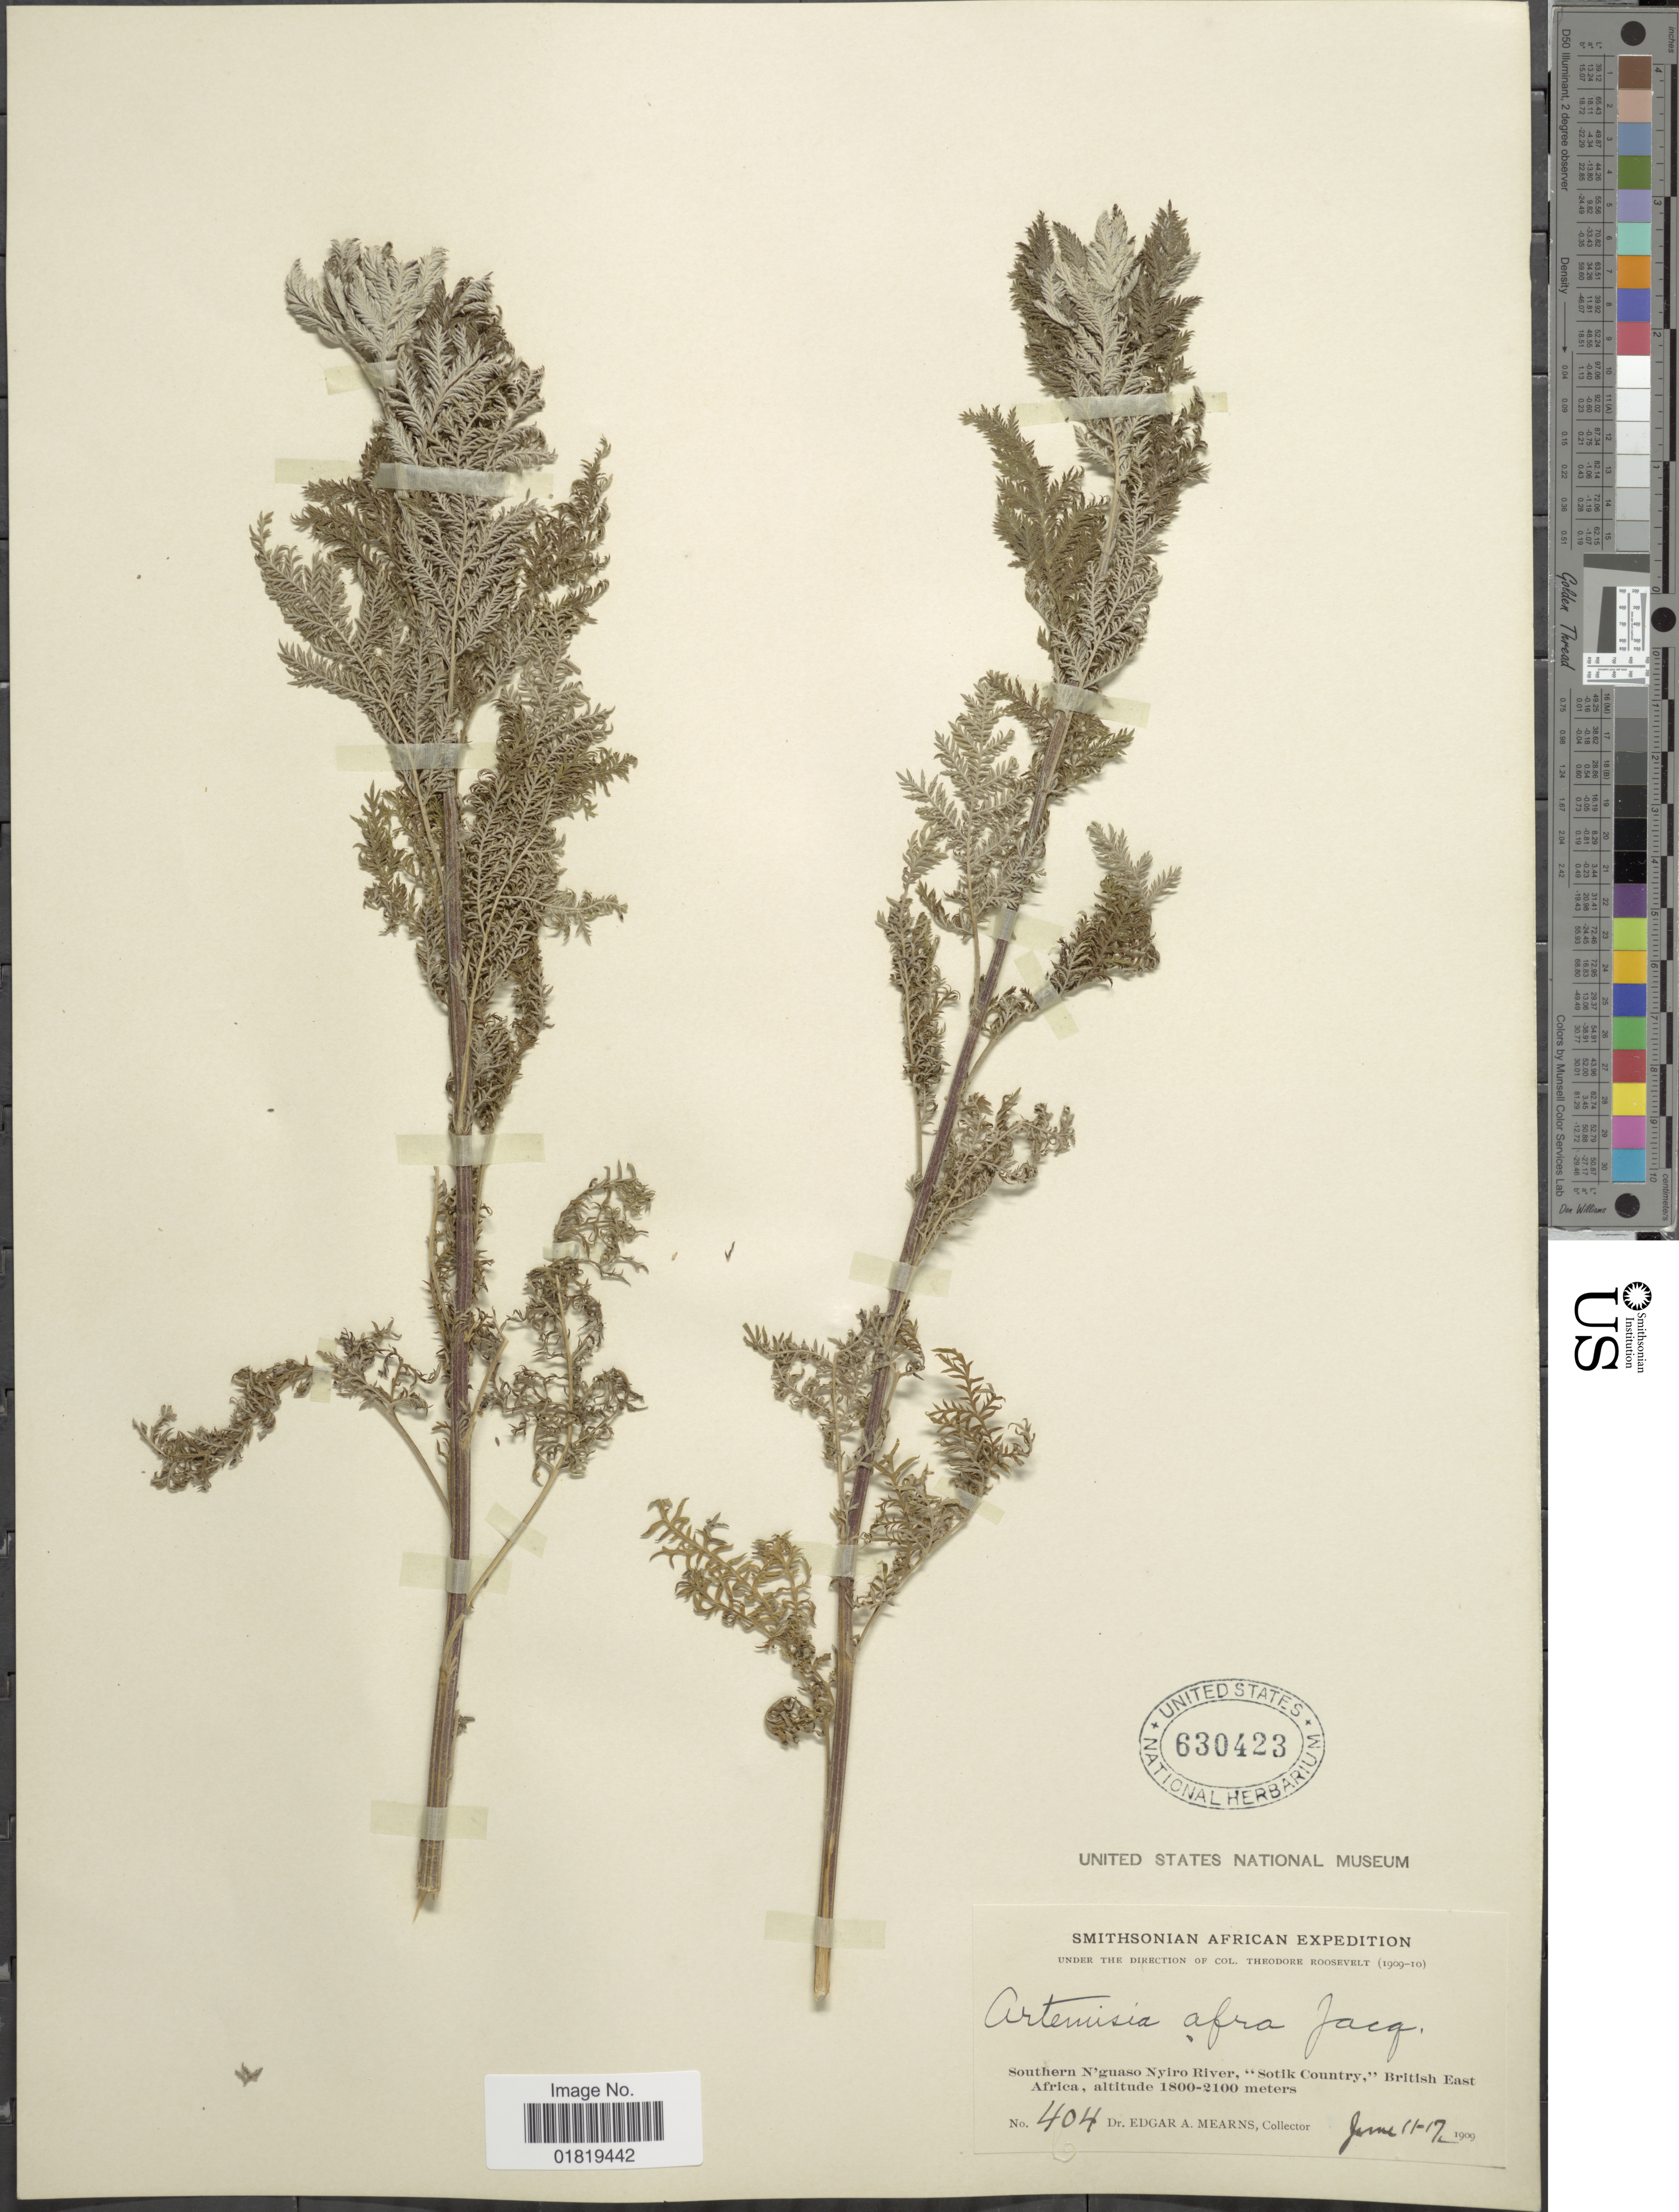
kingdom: Plantae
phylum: Tracheophyta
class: Magnoliopsida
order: Asterales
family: Asteraceae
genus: Artemisia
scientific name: Artemisia afra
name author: Jacq. ex Willd.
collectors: E. A. Mearns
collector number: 404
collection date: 1909-06-11/1909-06-17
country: Kenya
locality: Southern N'guaso Nyiro River, "Sotik Country", British East Africa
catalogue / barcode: US 630423